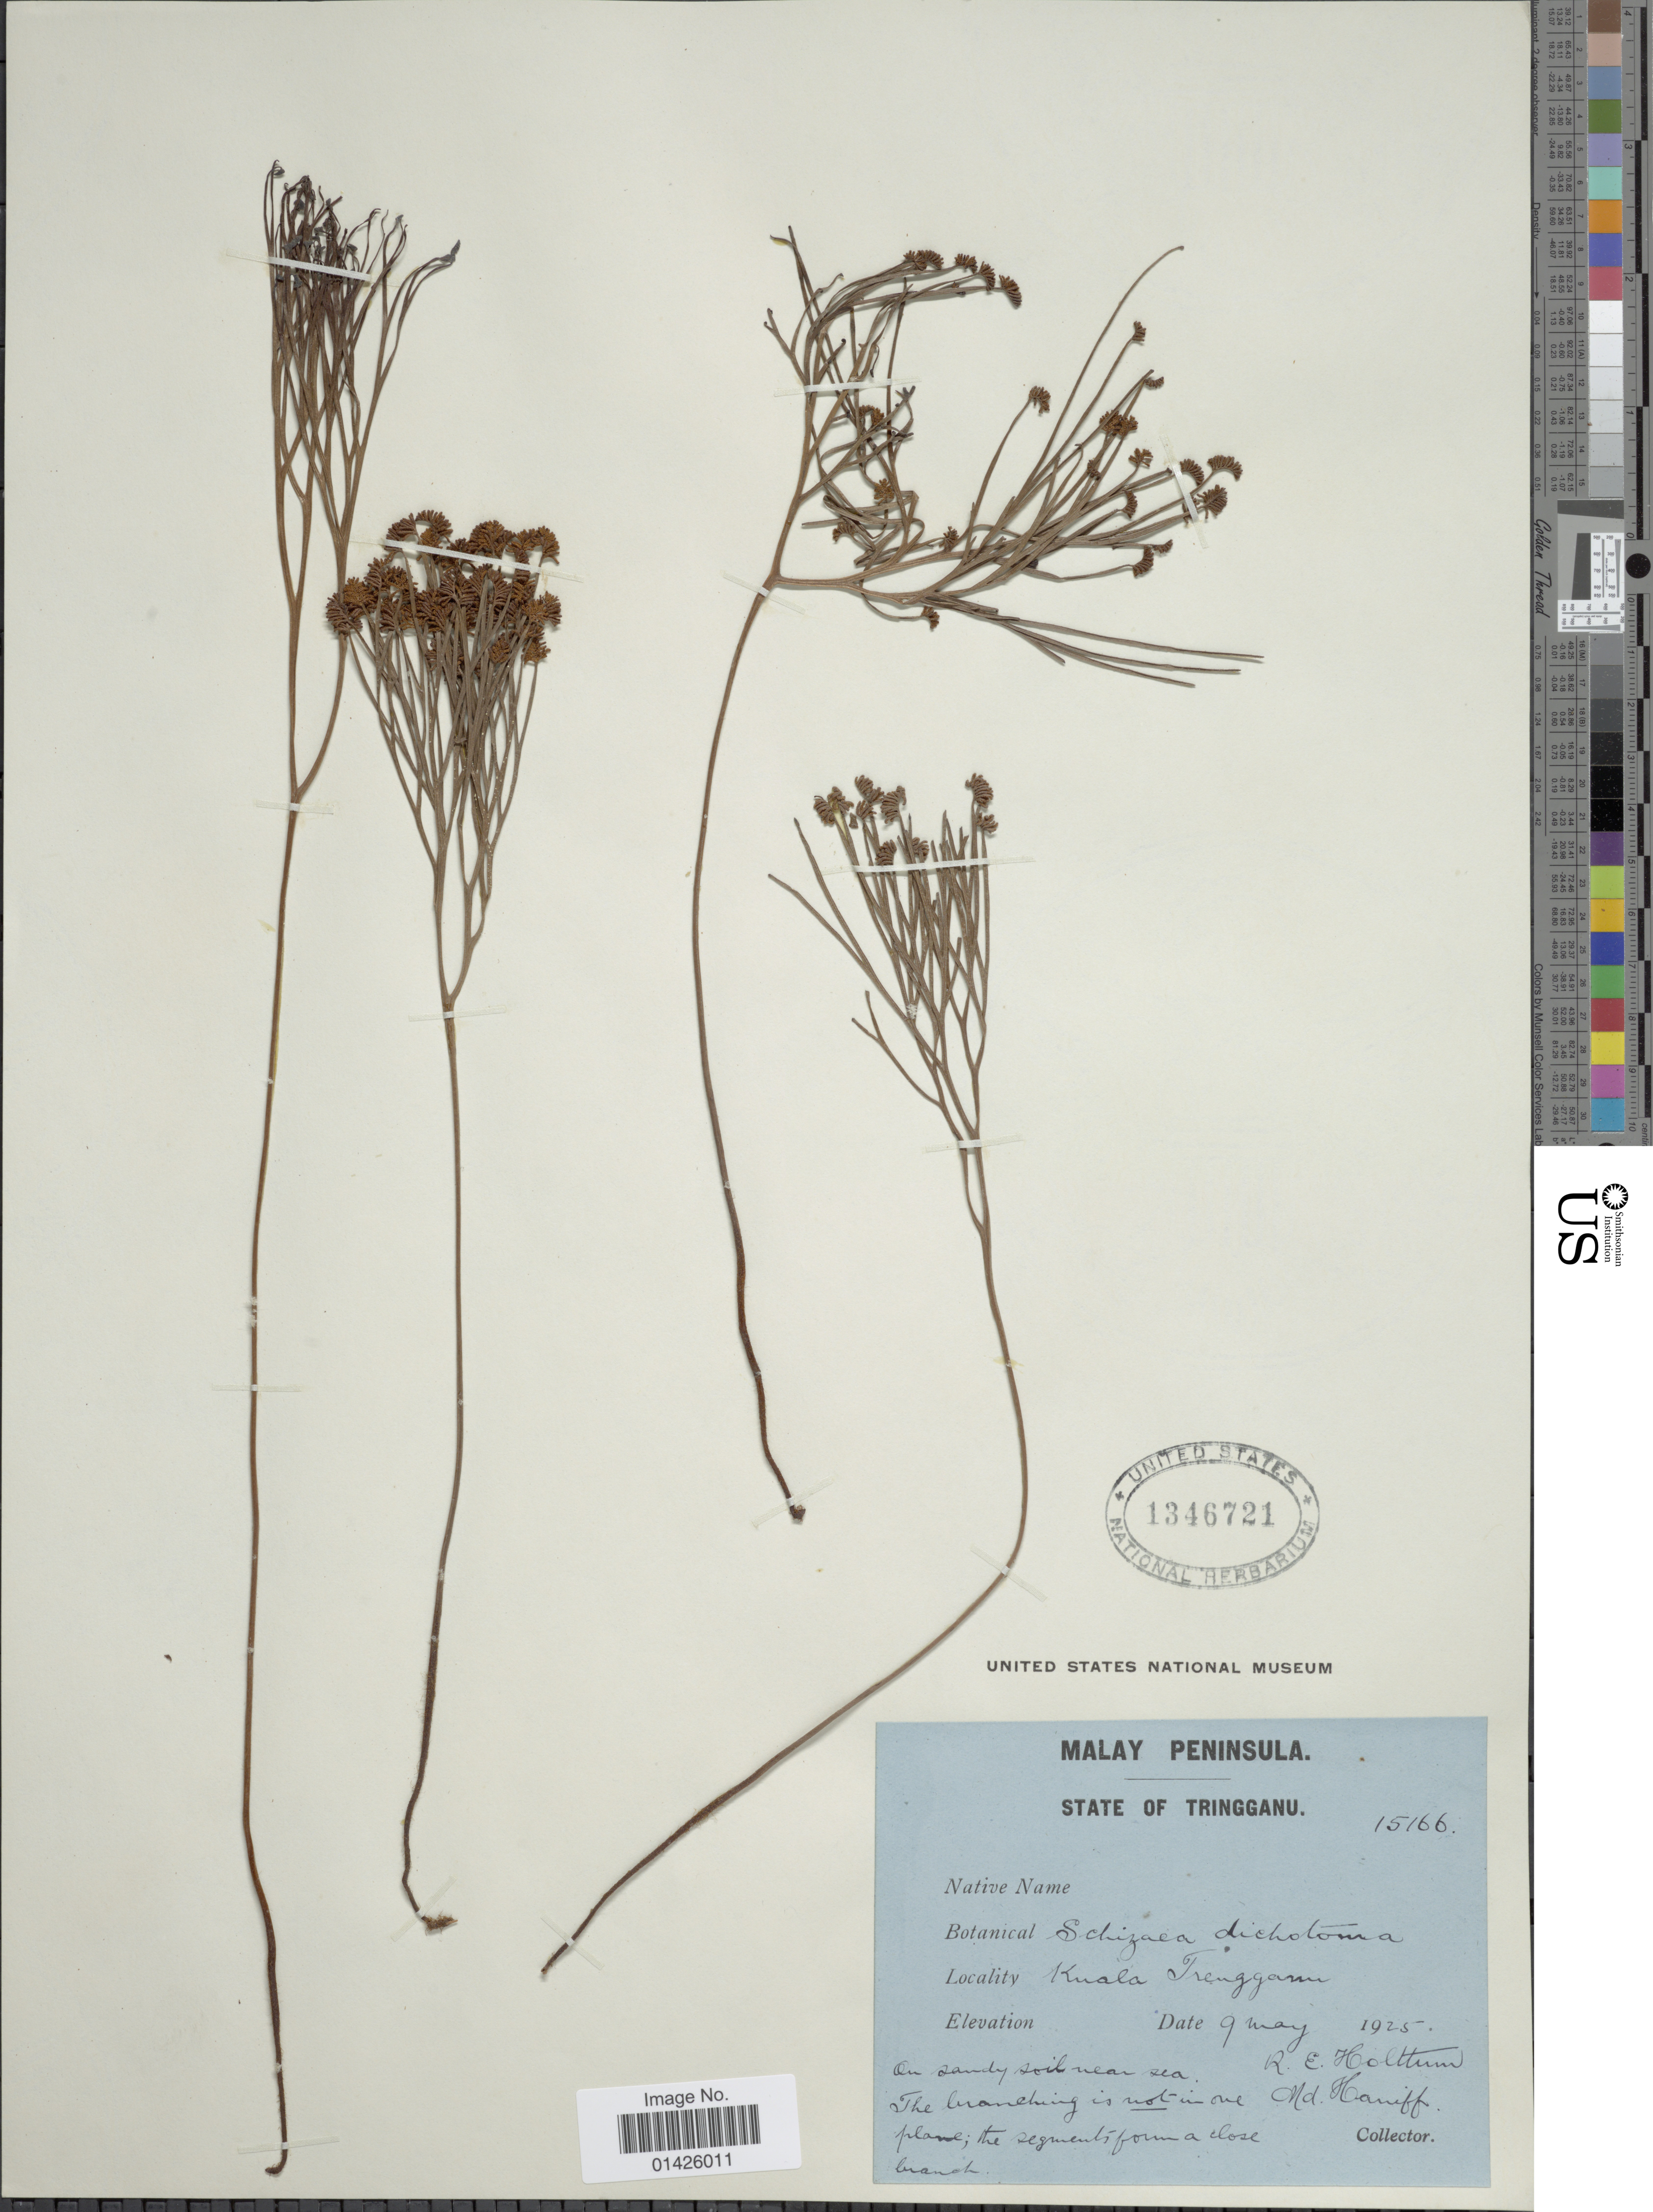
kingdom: Plantae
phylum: Tracheophyta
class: Polypodiopsida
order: Schizaeales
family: Schizaeaceae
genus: Schizaea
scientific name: Schizaea dichotoma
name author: (L.) J. Sm.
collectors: R. E. Holttum & -. Haniff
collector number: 15166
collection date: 1925-05-09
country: Malaysia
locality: Malay Peninsula, State of Tringganu, Kuala Trengganu [interpreted]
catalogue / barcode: US 1346721